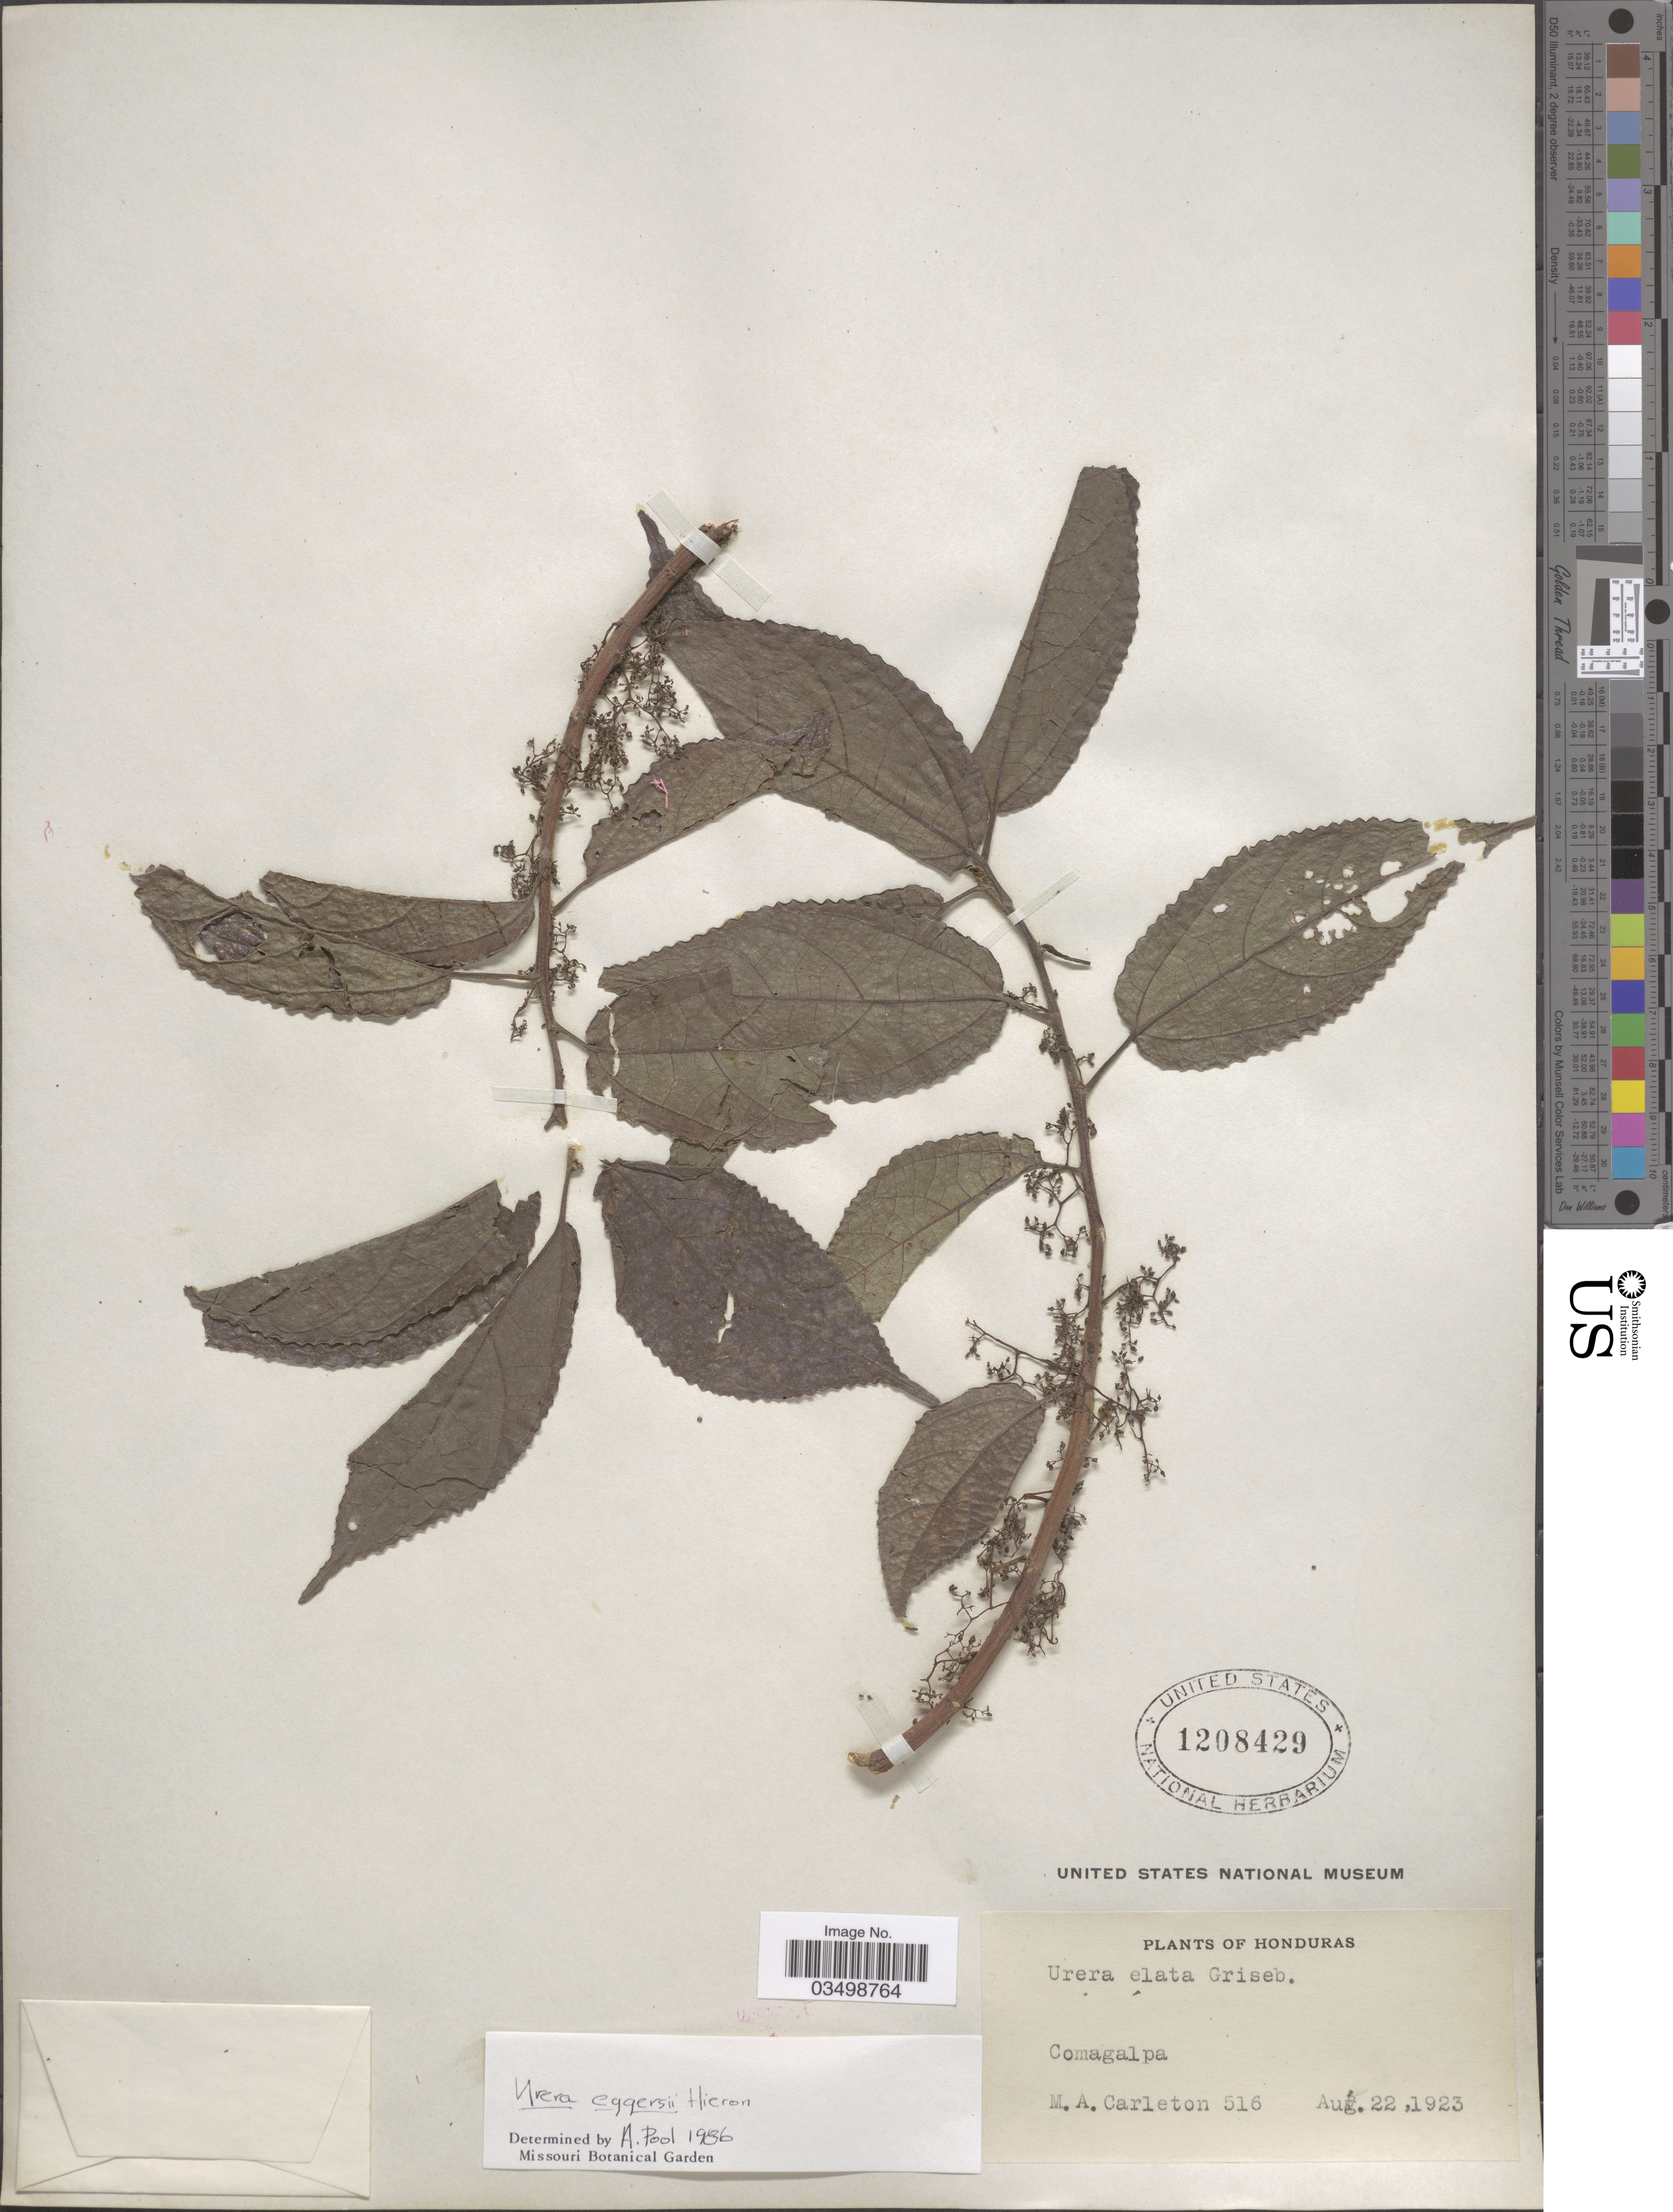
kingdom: Plantae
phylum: Tracheophyta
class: Magnoliopsida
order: Rosales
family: Urticaceae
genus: Urera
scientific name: Urera simplex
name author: Wedd.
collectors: M. A. Carleton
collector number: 516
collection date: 1923-08-22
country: Honduras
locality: Comagalpa.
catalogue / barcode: US 1208429